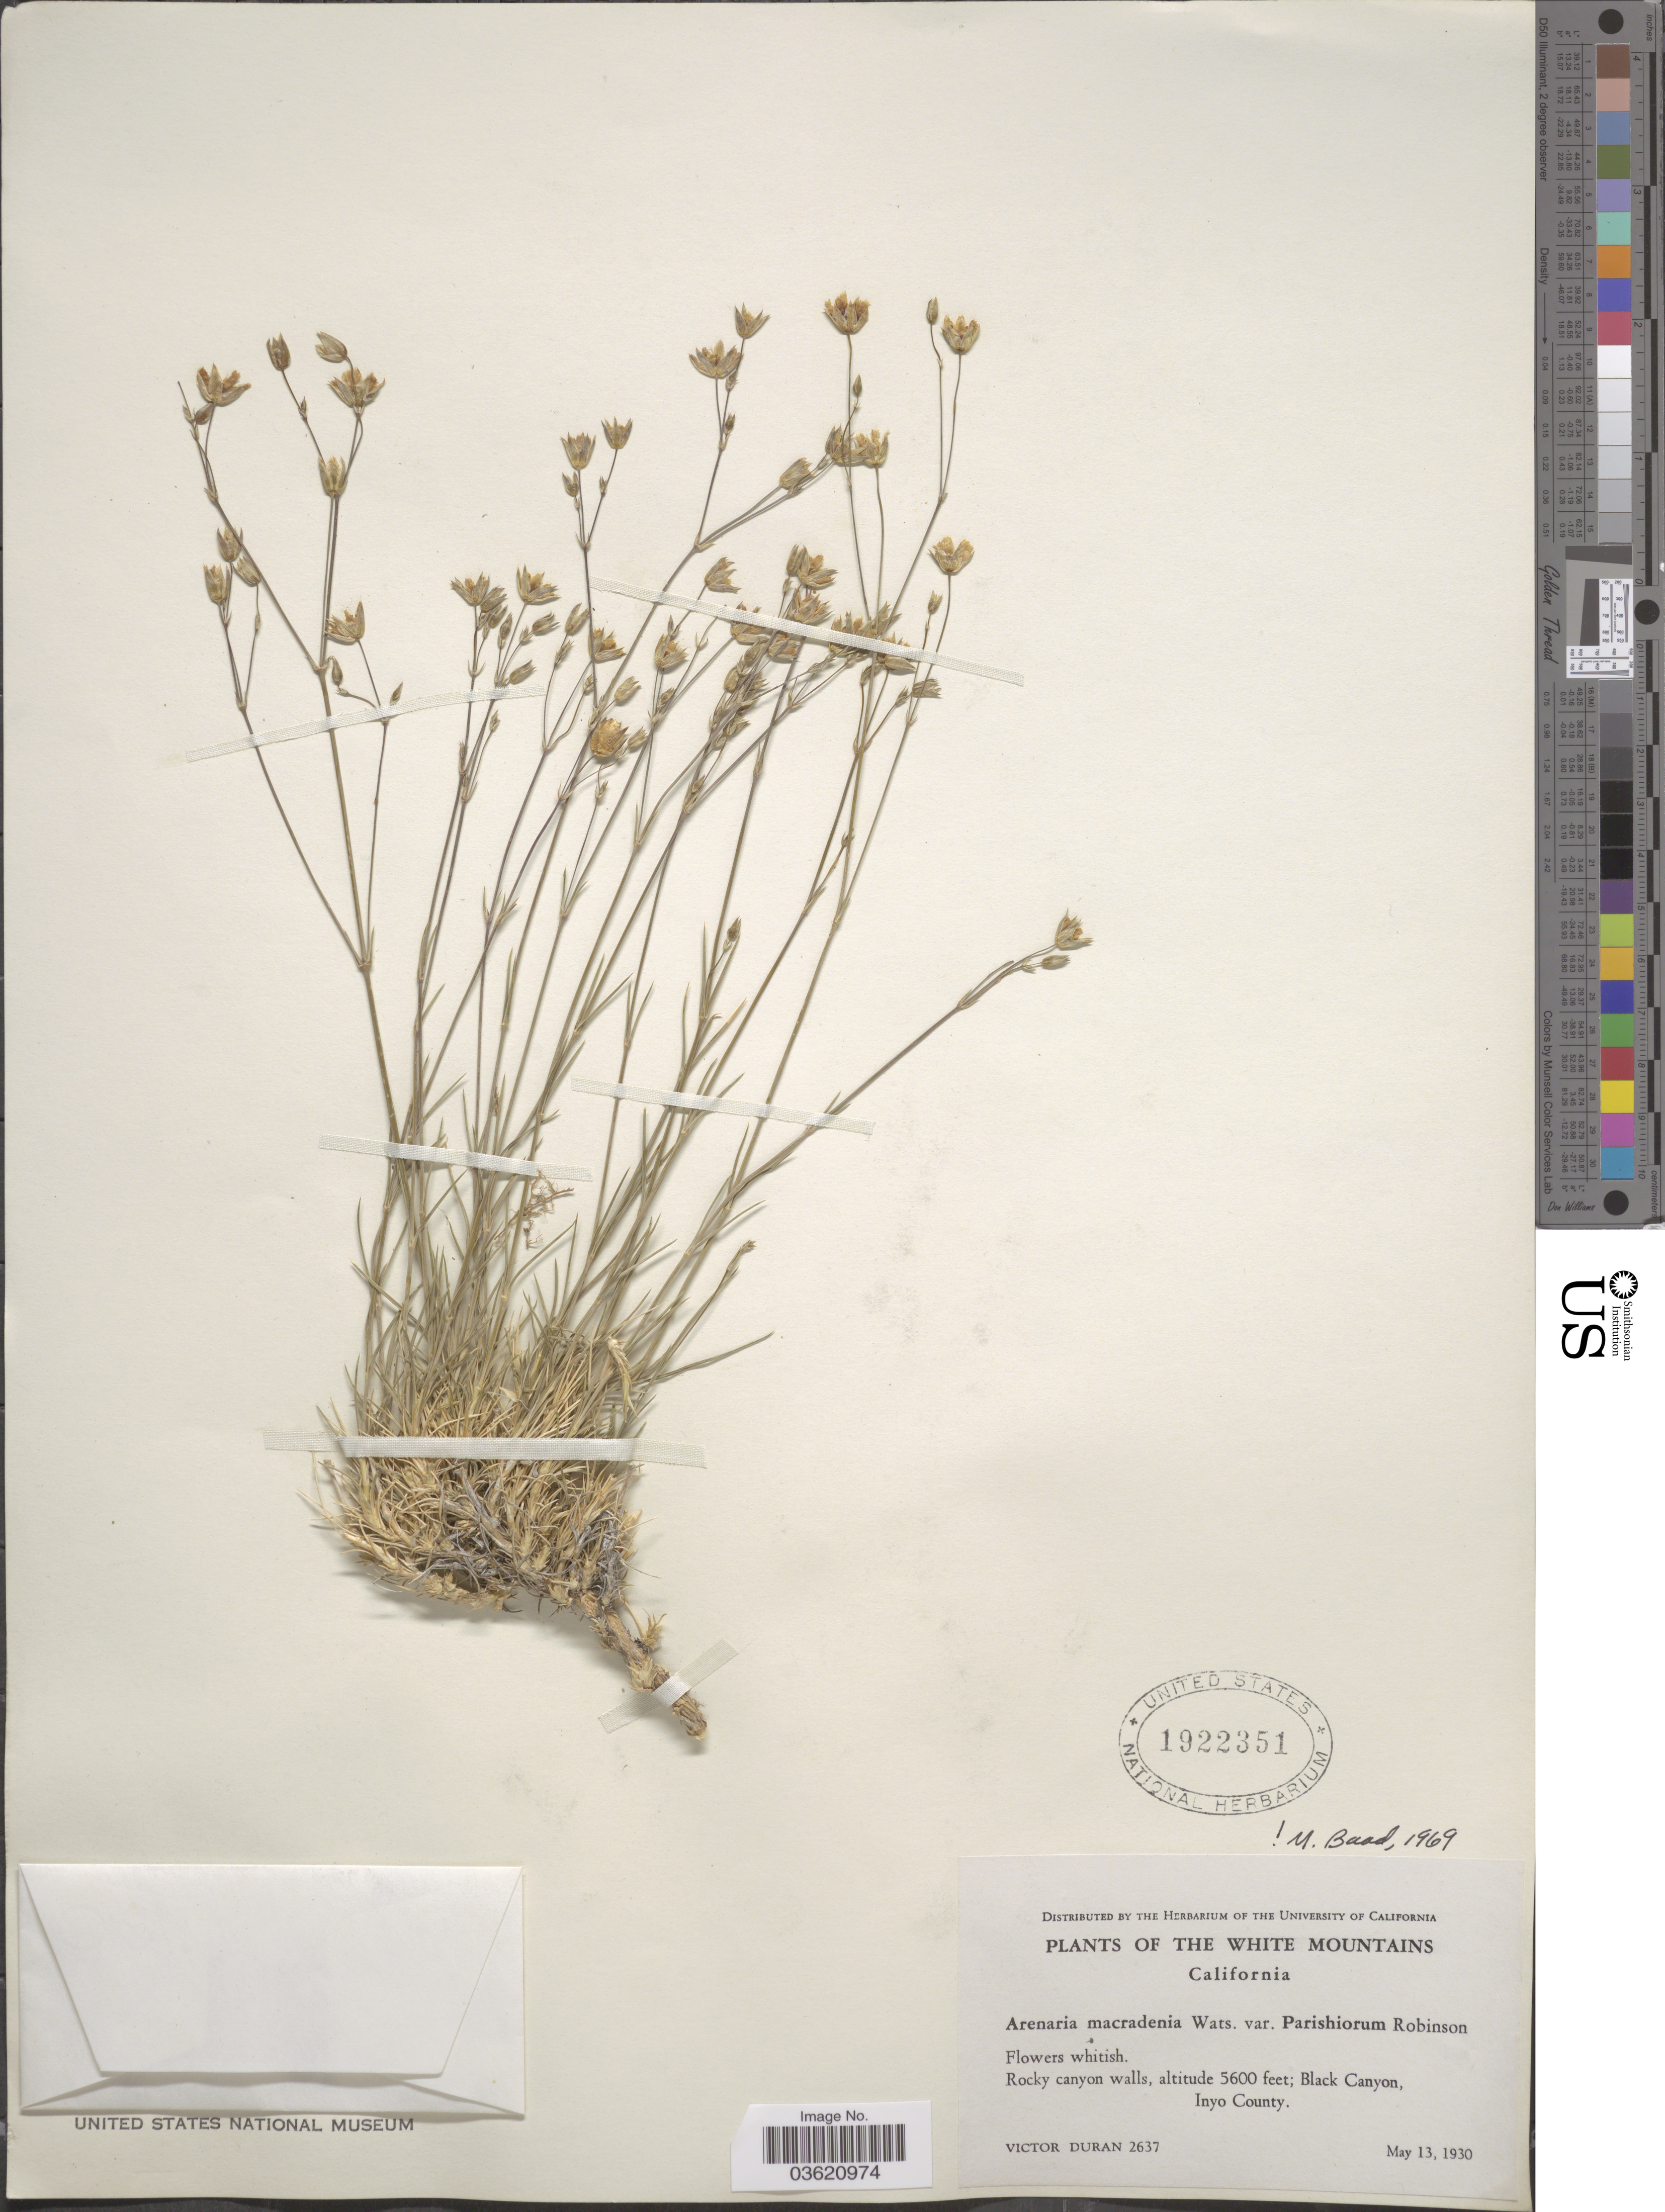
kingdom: Plantae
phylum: Tracheophyta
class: Magnoliopsida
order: Caryophyllales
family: Caryophyllaceae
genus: Eremogone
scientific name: Eremogone macradenia var. macradenia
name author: (S. Watson) Ikonn.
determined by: U.S. National Herbarium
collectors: V. Duran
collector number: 2637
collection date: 1930-05-13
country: United States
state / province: California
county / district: Inyo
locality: The White Mountains. Black Canyon, Inyo County.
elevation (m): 1707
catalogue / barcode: US 1922351